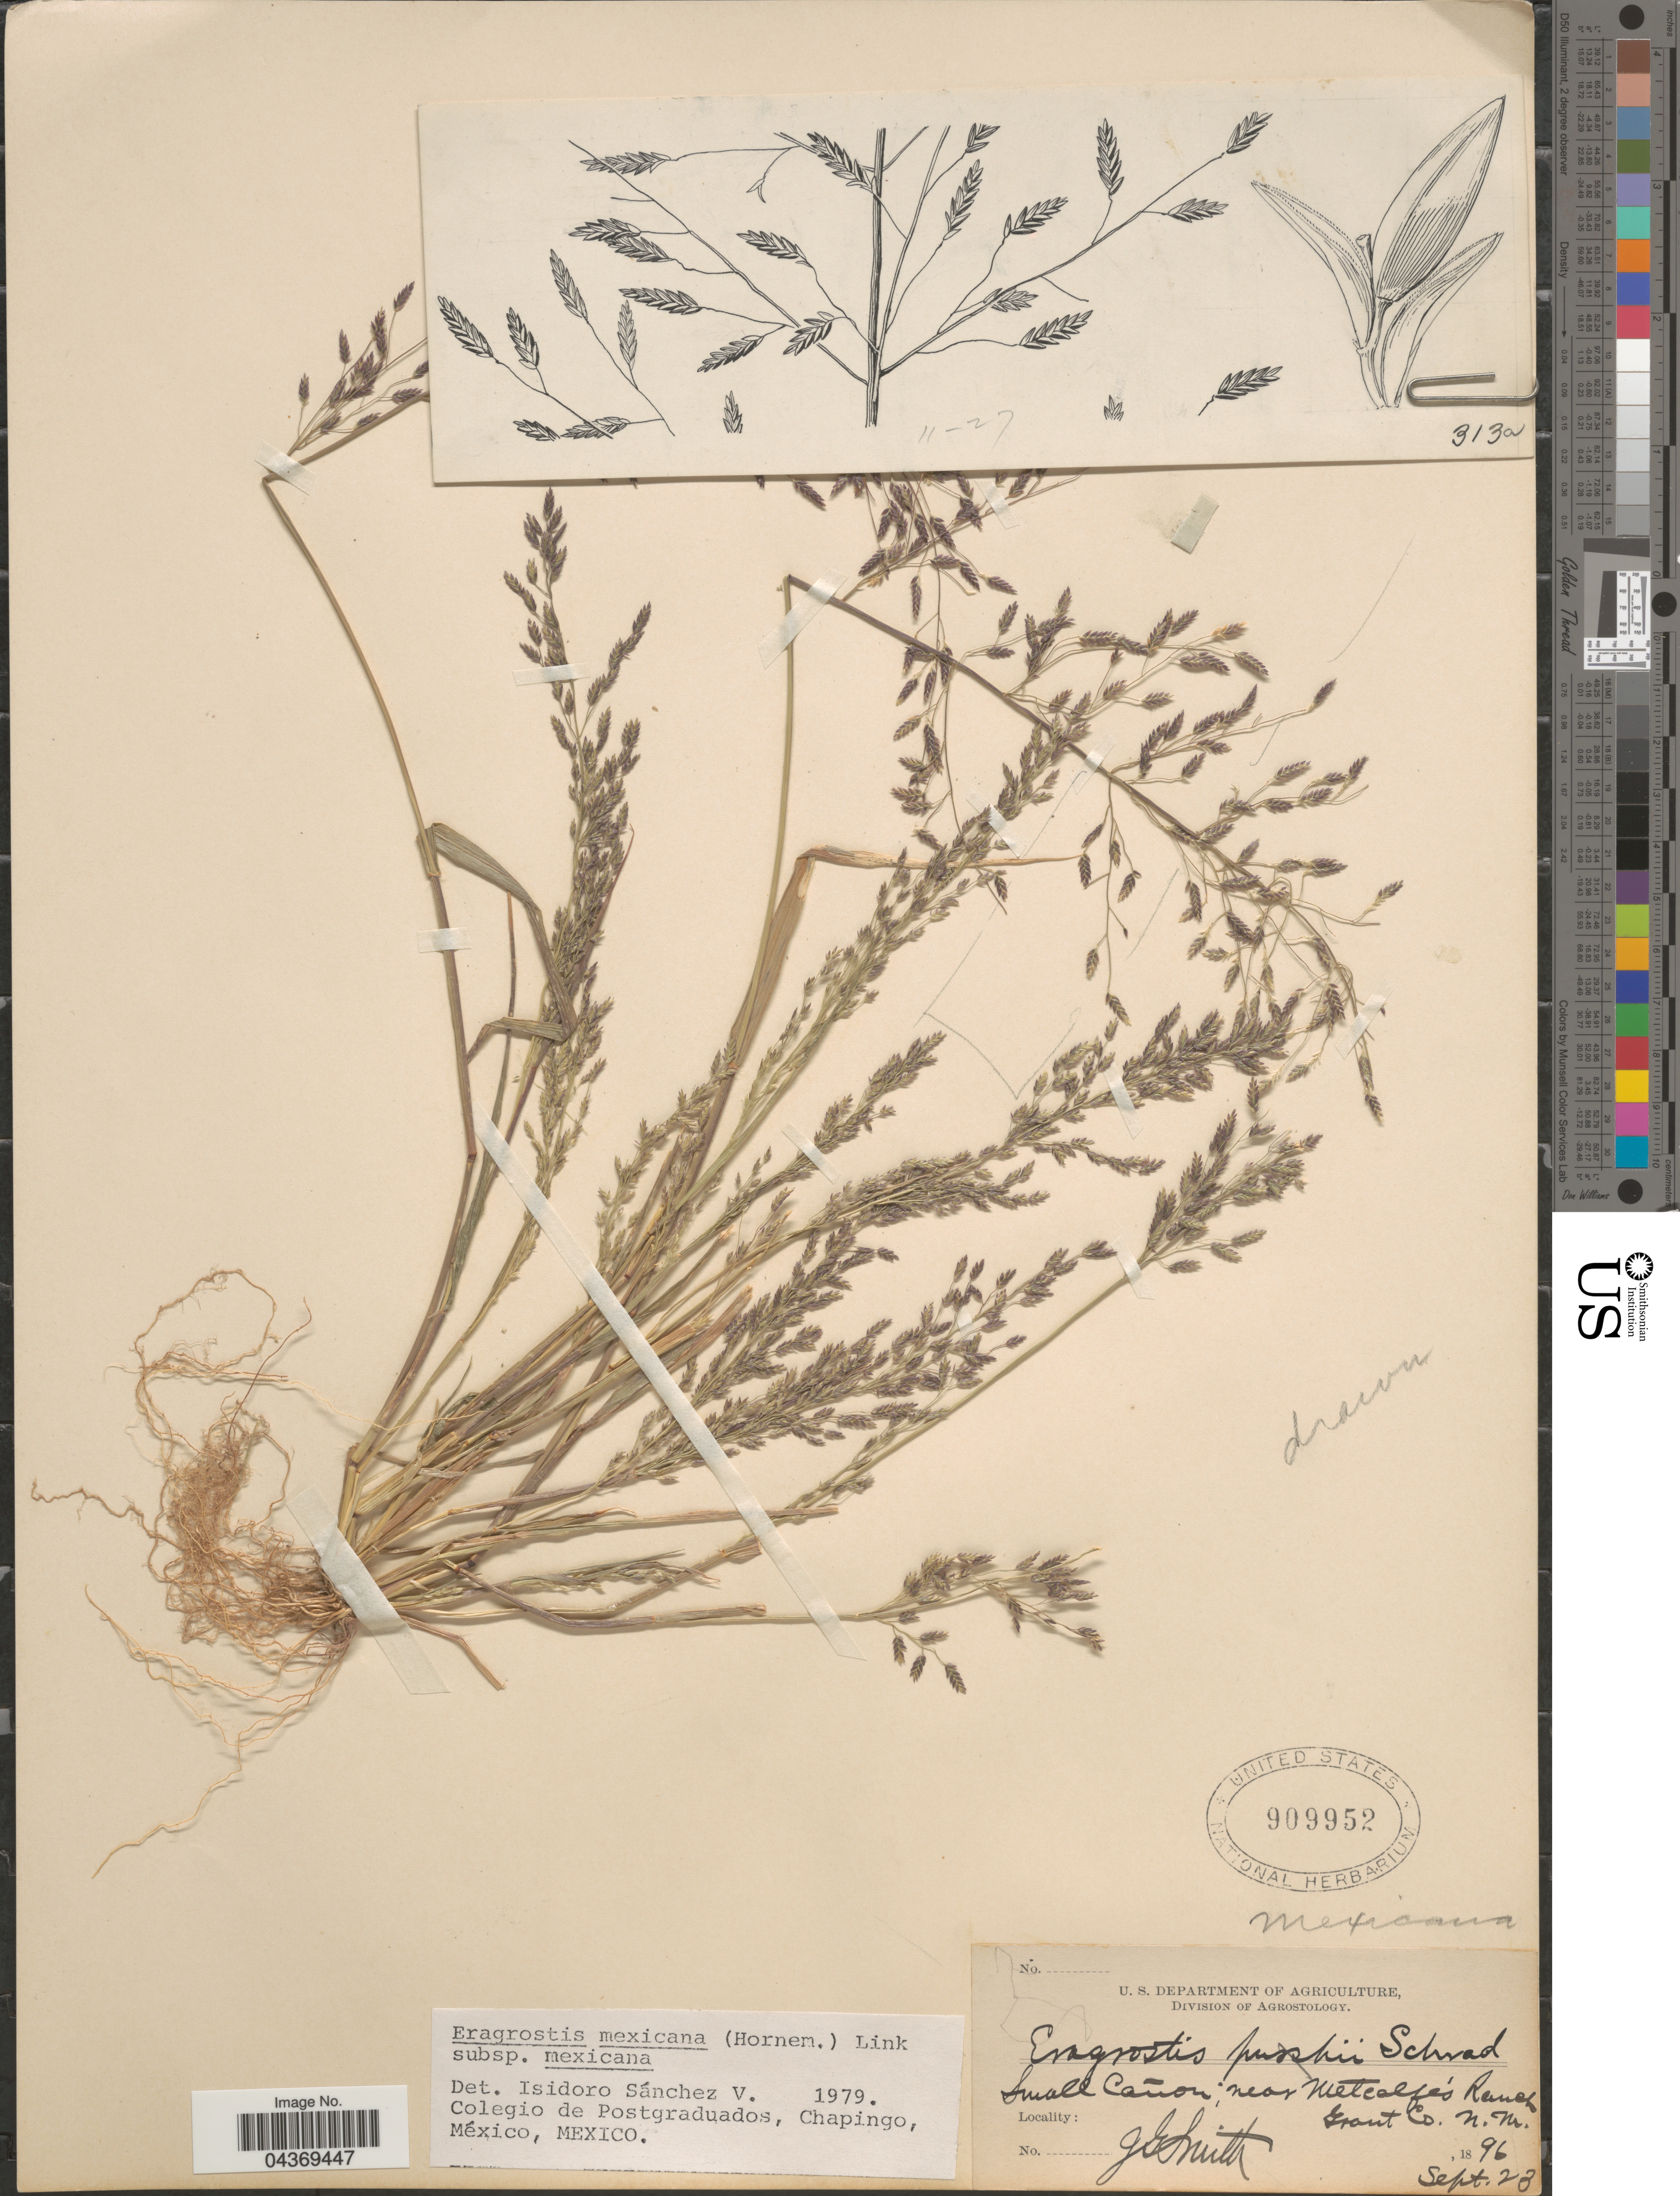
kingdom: Plantae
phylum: Tracheophyta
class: Liliopsida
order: Poales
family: Poaceae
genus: Eragrostis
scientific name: Eragrostis mexicana subsp. mexicana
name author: (Hornem.) Link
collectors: J. G. Smith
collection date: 1896-09-23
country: United States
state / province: New Mexico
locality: Small Cañon; near Metcalfe's Ranch. Grant Co.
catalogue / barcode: US 909952